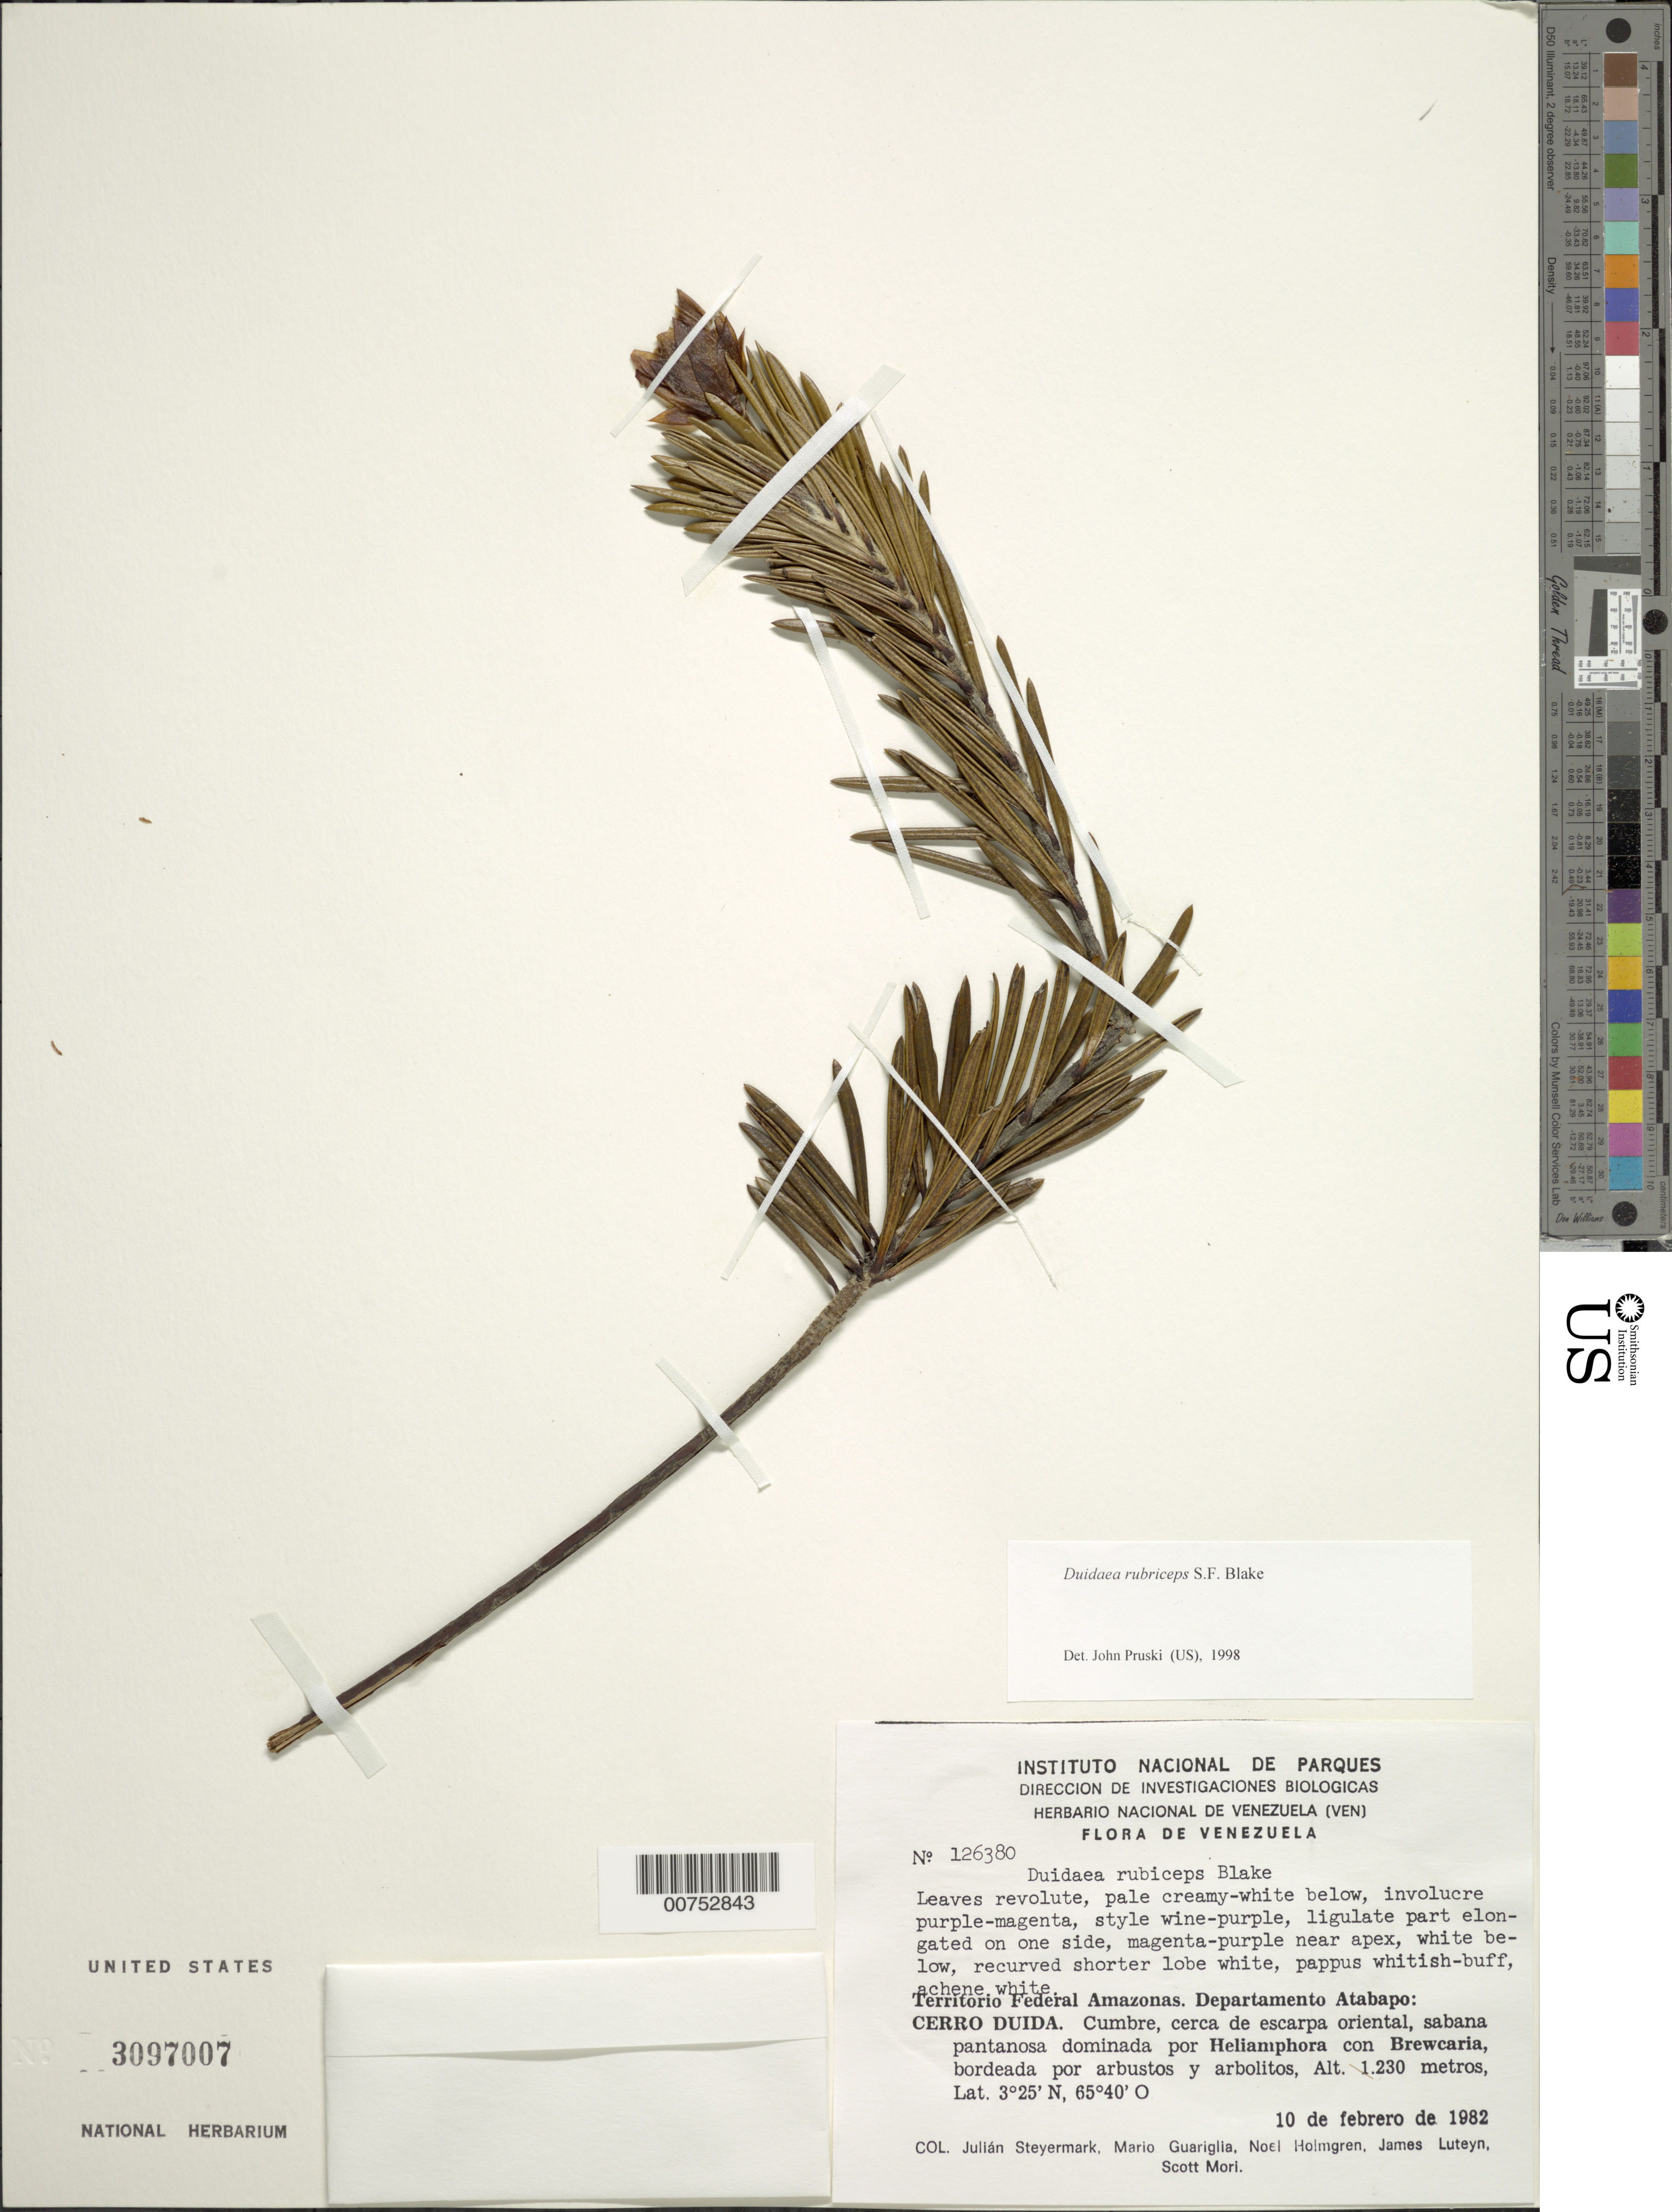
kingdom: Plantae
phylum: Tracheophyta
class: Magnoliopsida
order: Asterales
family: Asteraceae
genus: Duidaea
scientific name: Duidaea rubriceps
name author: S.F. Blake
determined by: Pruski, J. F.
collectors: J. Steyermark, M. Guariglia P., N. H. Holmgren, J. L. Luteyn & S. Mori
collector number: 126380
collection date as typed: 10-Feb-82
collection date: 1982-02-10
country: Venezuela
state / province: Amazonas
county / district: Atabapo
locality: Cerro Duida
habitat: Sabana pantanosa dominada por Heliamphora con Brewcaria, bordeada por arubstos y arbolitos.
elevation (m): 1230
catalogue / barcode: US 3097007